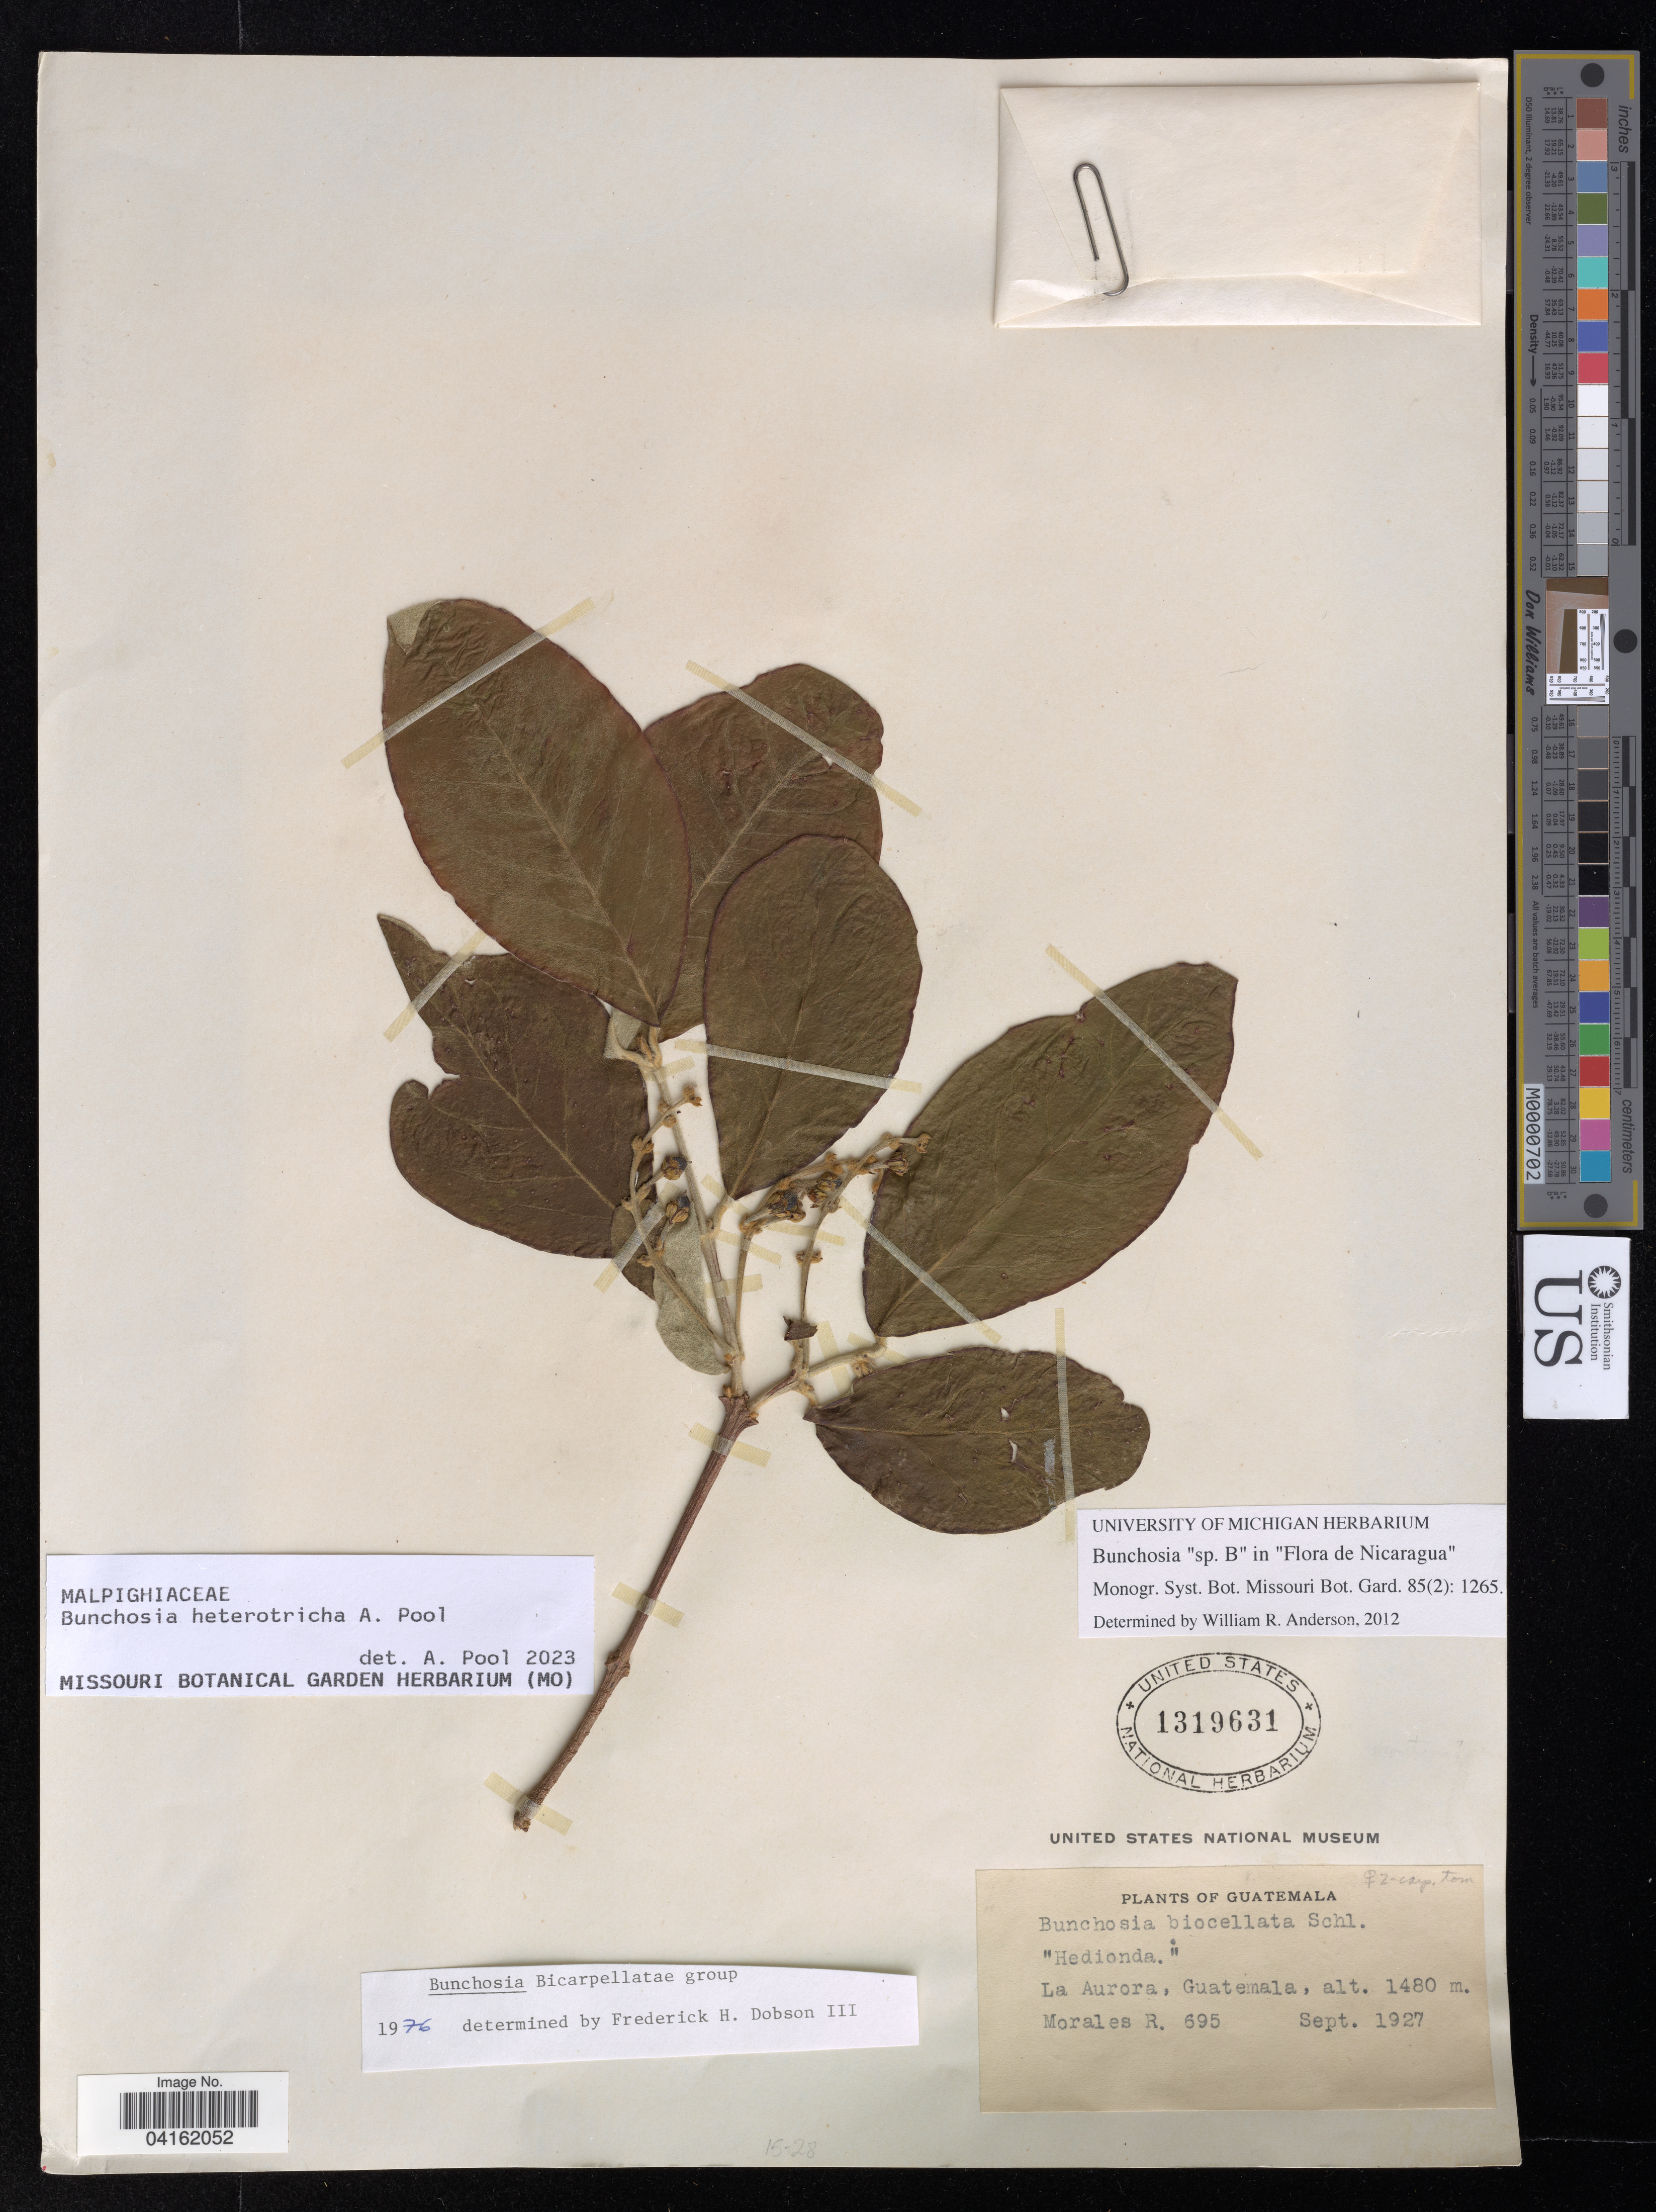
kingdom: Plantae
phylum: Tracheophyta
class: Magnoliopsida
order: Malpighiales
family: Malpighiaceae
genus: Bunchosia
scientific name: Bunchosia heterotricha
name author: A. Pool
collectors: R. Morales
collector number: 695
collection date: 1927-09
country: Guatemala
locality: La Aurora.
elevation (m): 1480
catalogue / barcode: US 1319631